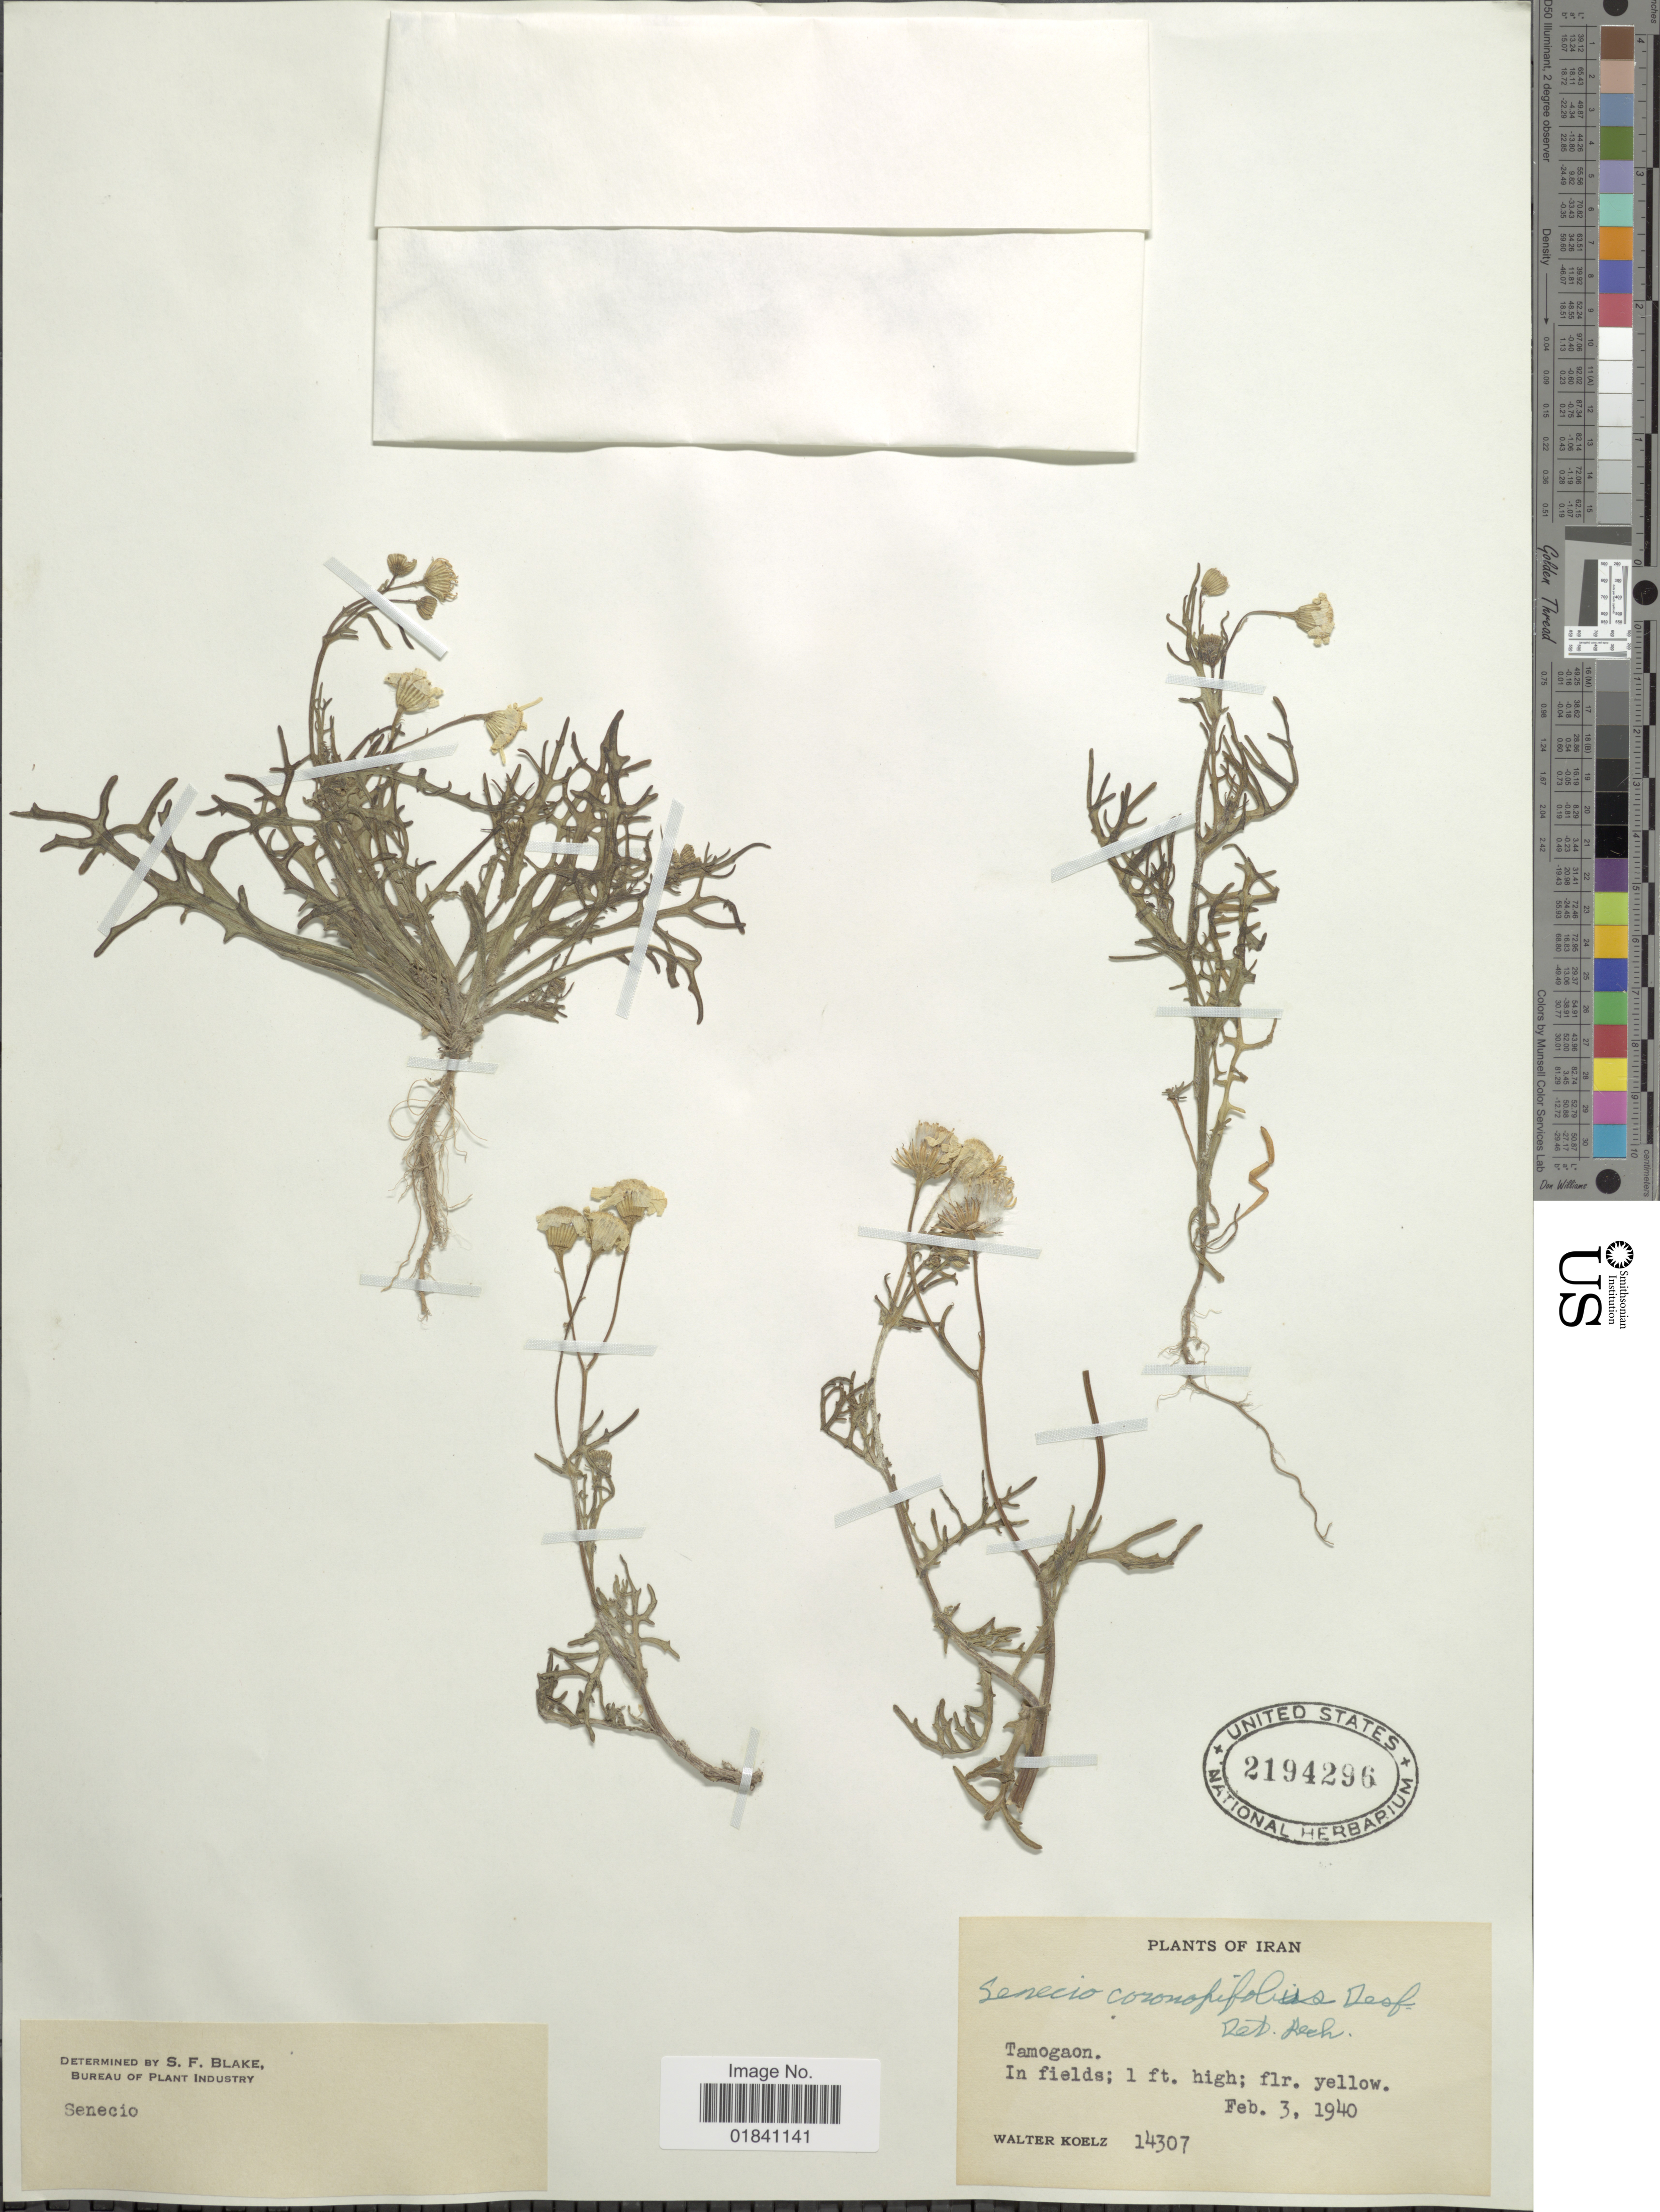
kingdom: Plantae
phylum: Tracheophyta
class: Magnoliopsida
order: Asterales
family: Asteraceae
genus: Senecio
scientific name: Senecio coronopifolius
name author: Desf.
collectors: W. N. Koelz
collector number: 14307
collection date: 1940-02-03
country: Iran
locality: Tamogaon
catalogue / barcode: US 2194296